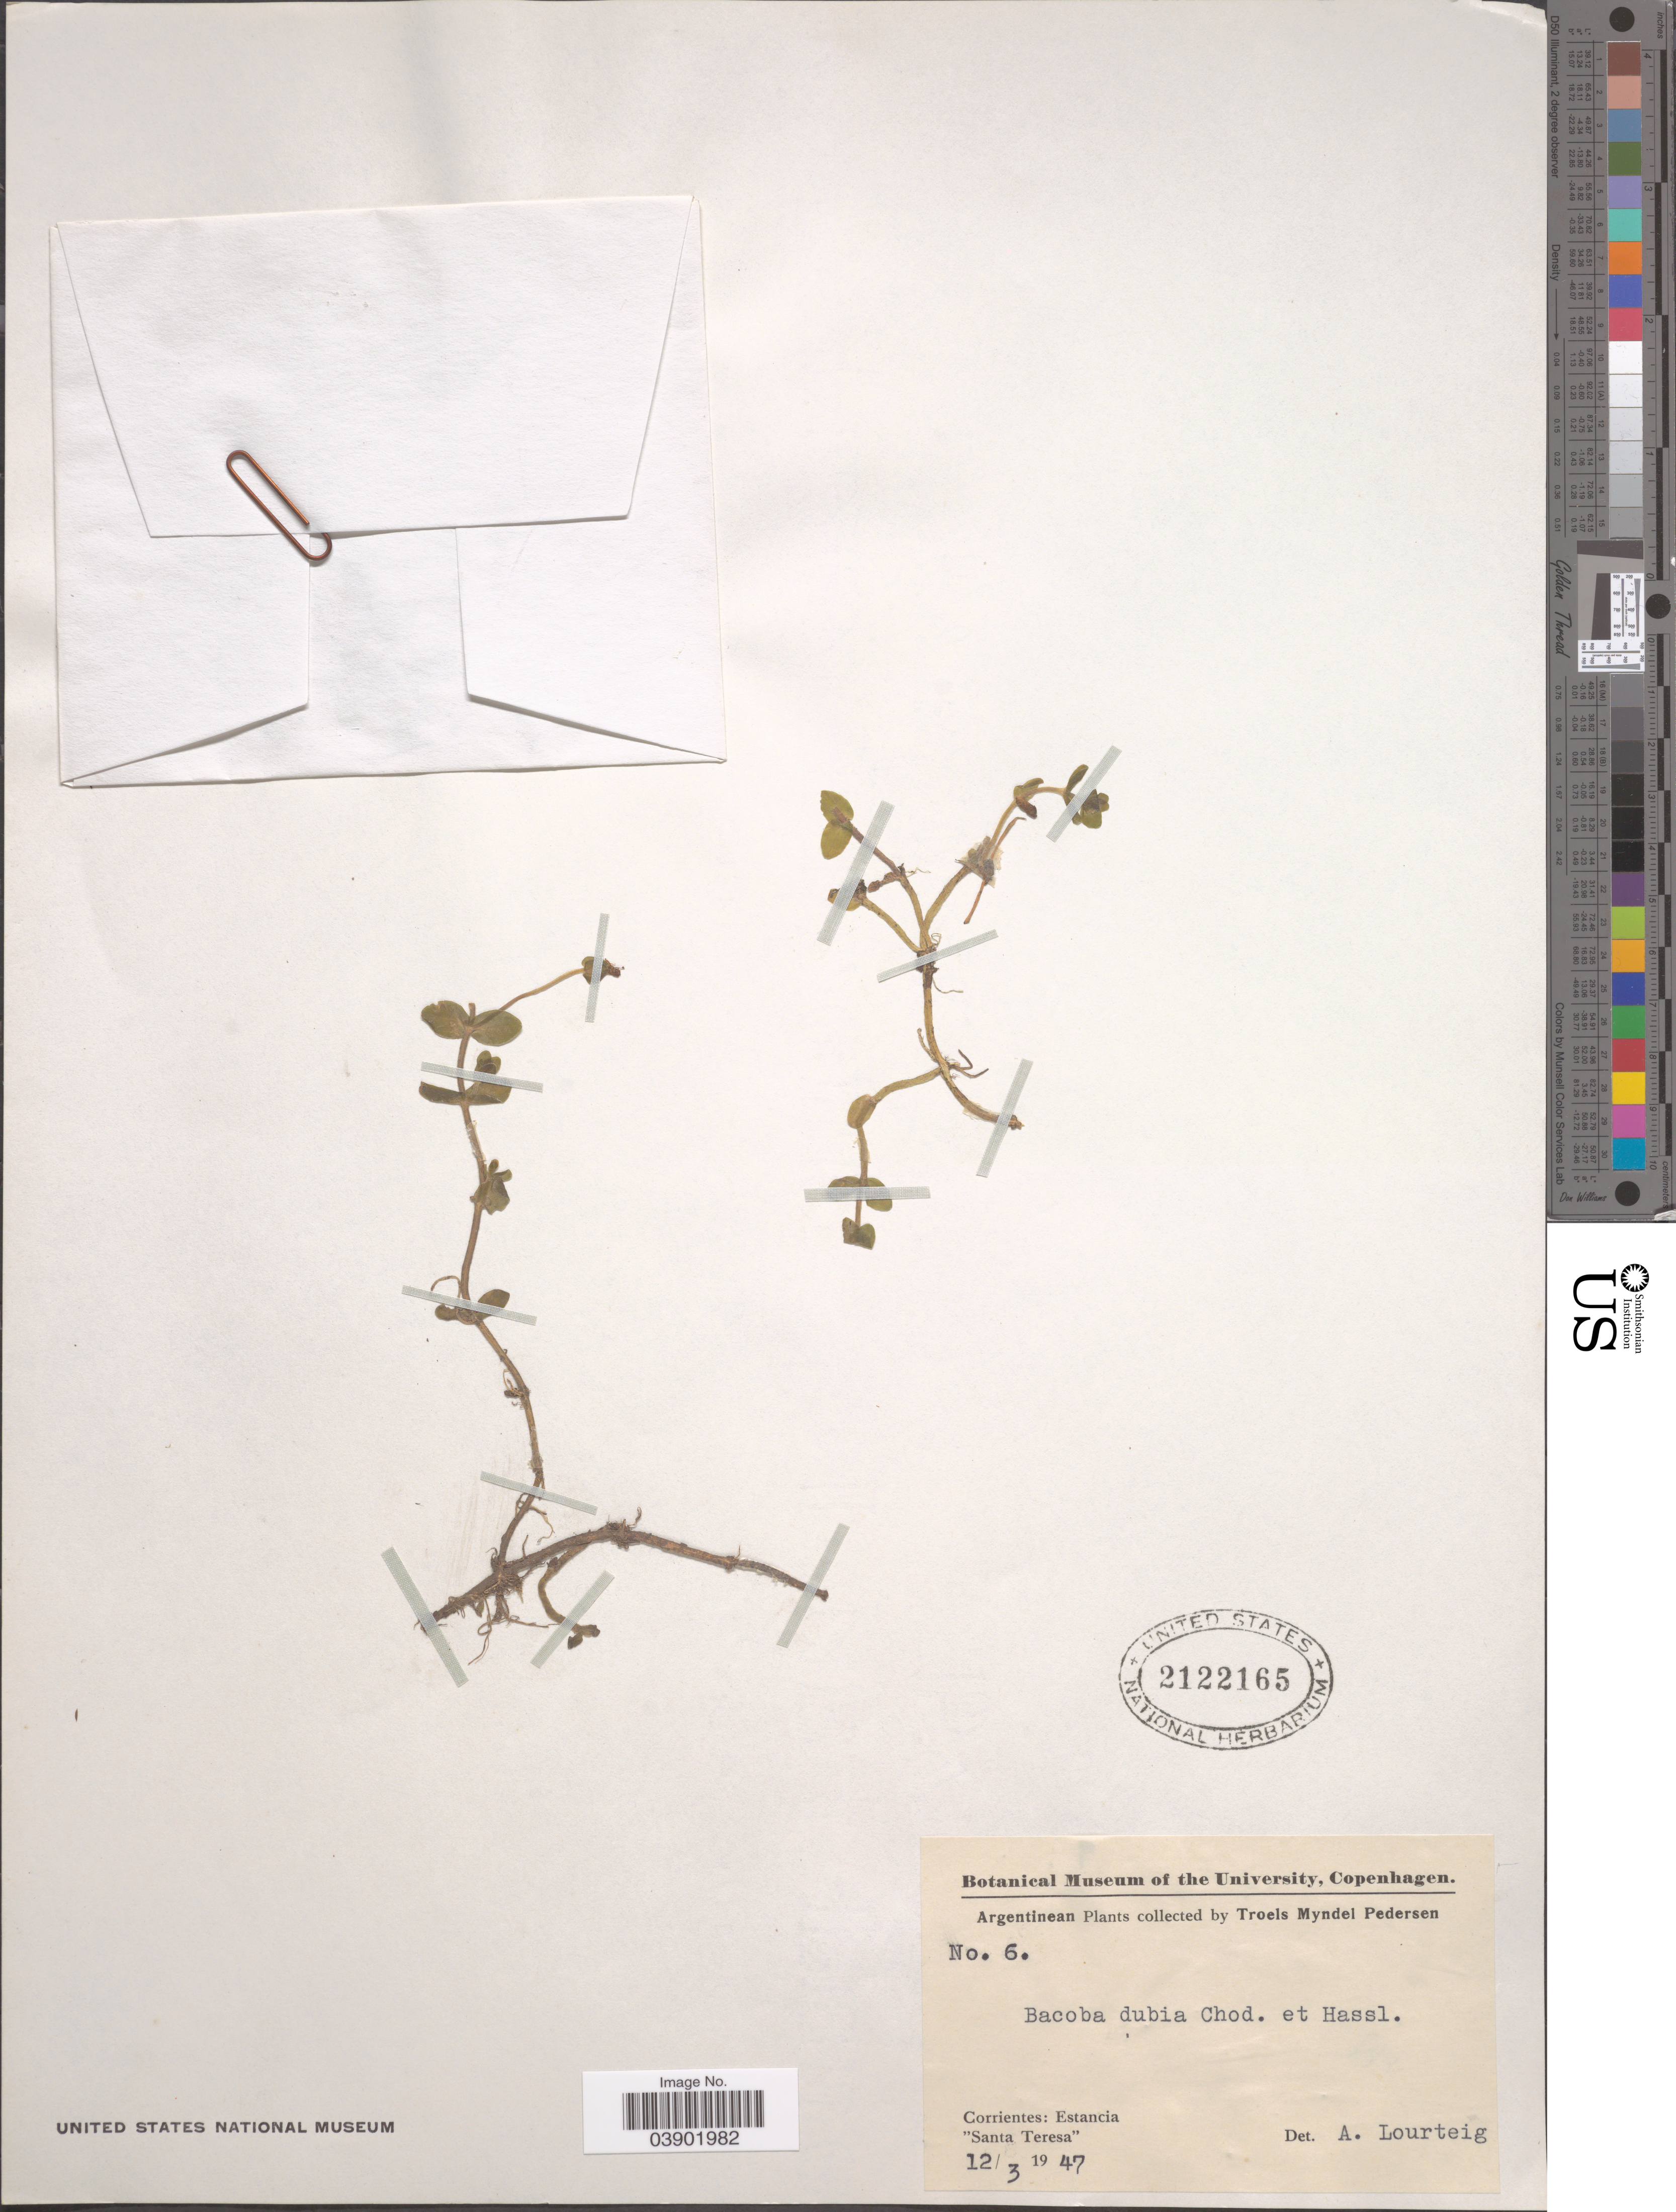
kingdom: Plantae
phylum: Tracheophyta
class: Magnoliopsida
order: Lamiales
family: Plantaginaceae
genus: Bacopa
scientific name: Bacopa dubia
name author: Chodat & Hassl.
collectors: T. Pederson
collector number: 6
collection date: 1947-03-12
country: Argentina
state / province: Corrientes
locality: Corrientes: Estancia. "Santa Teresa".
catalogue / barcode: US 2122165